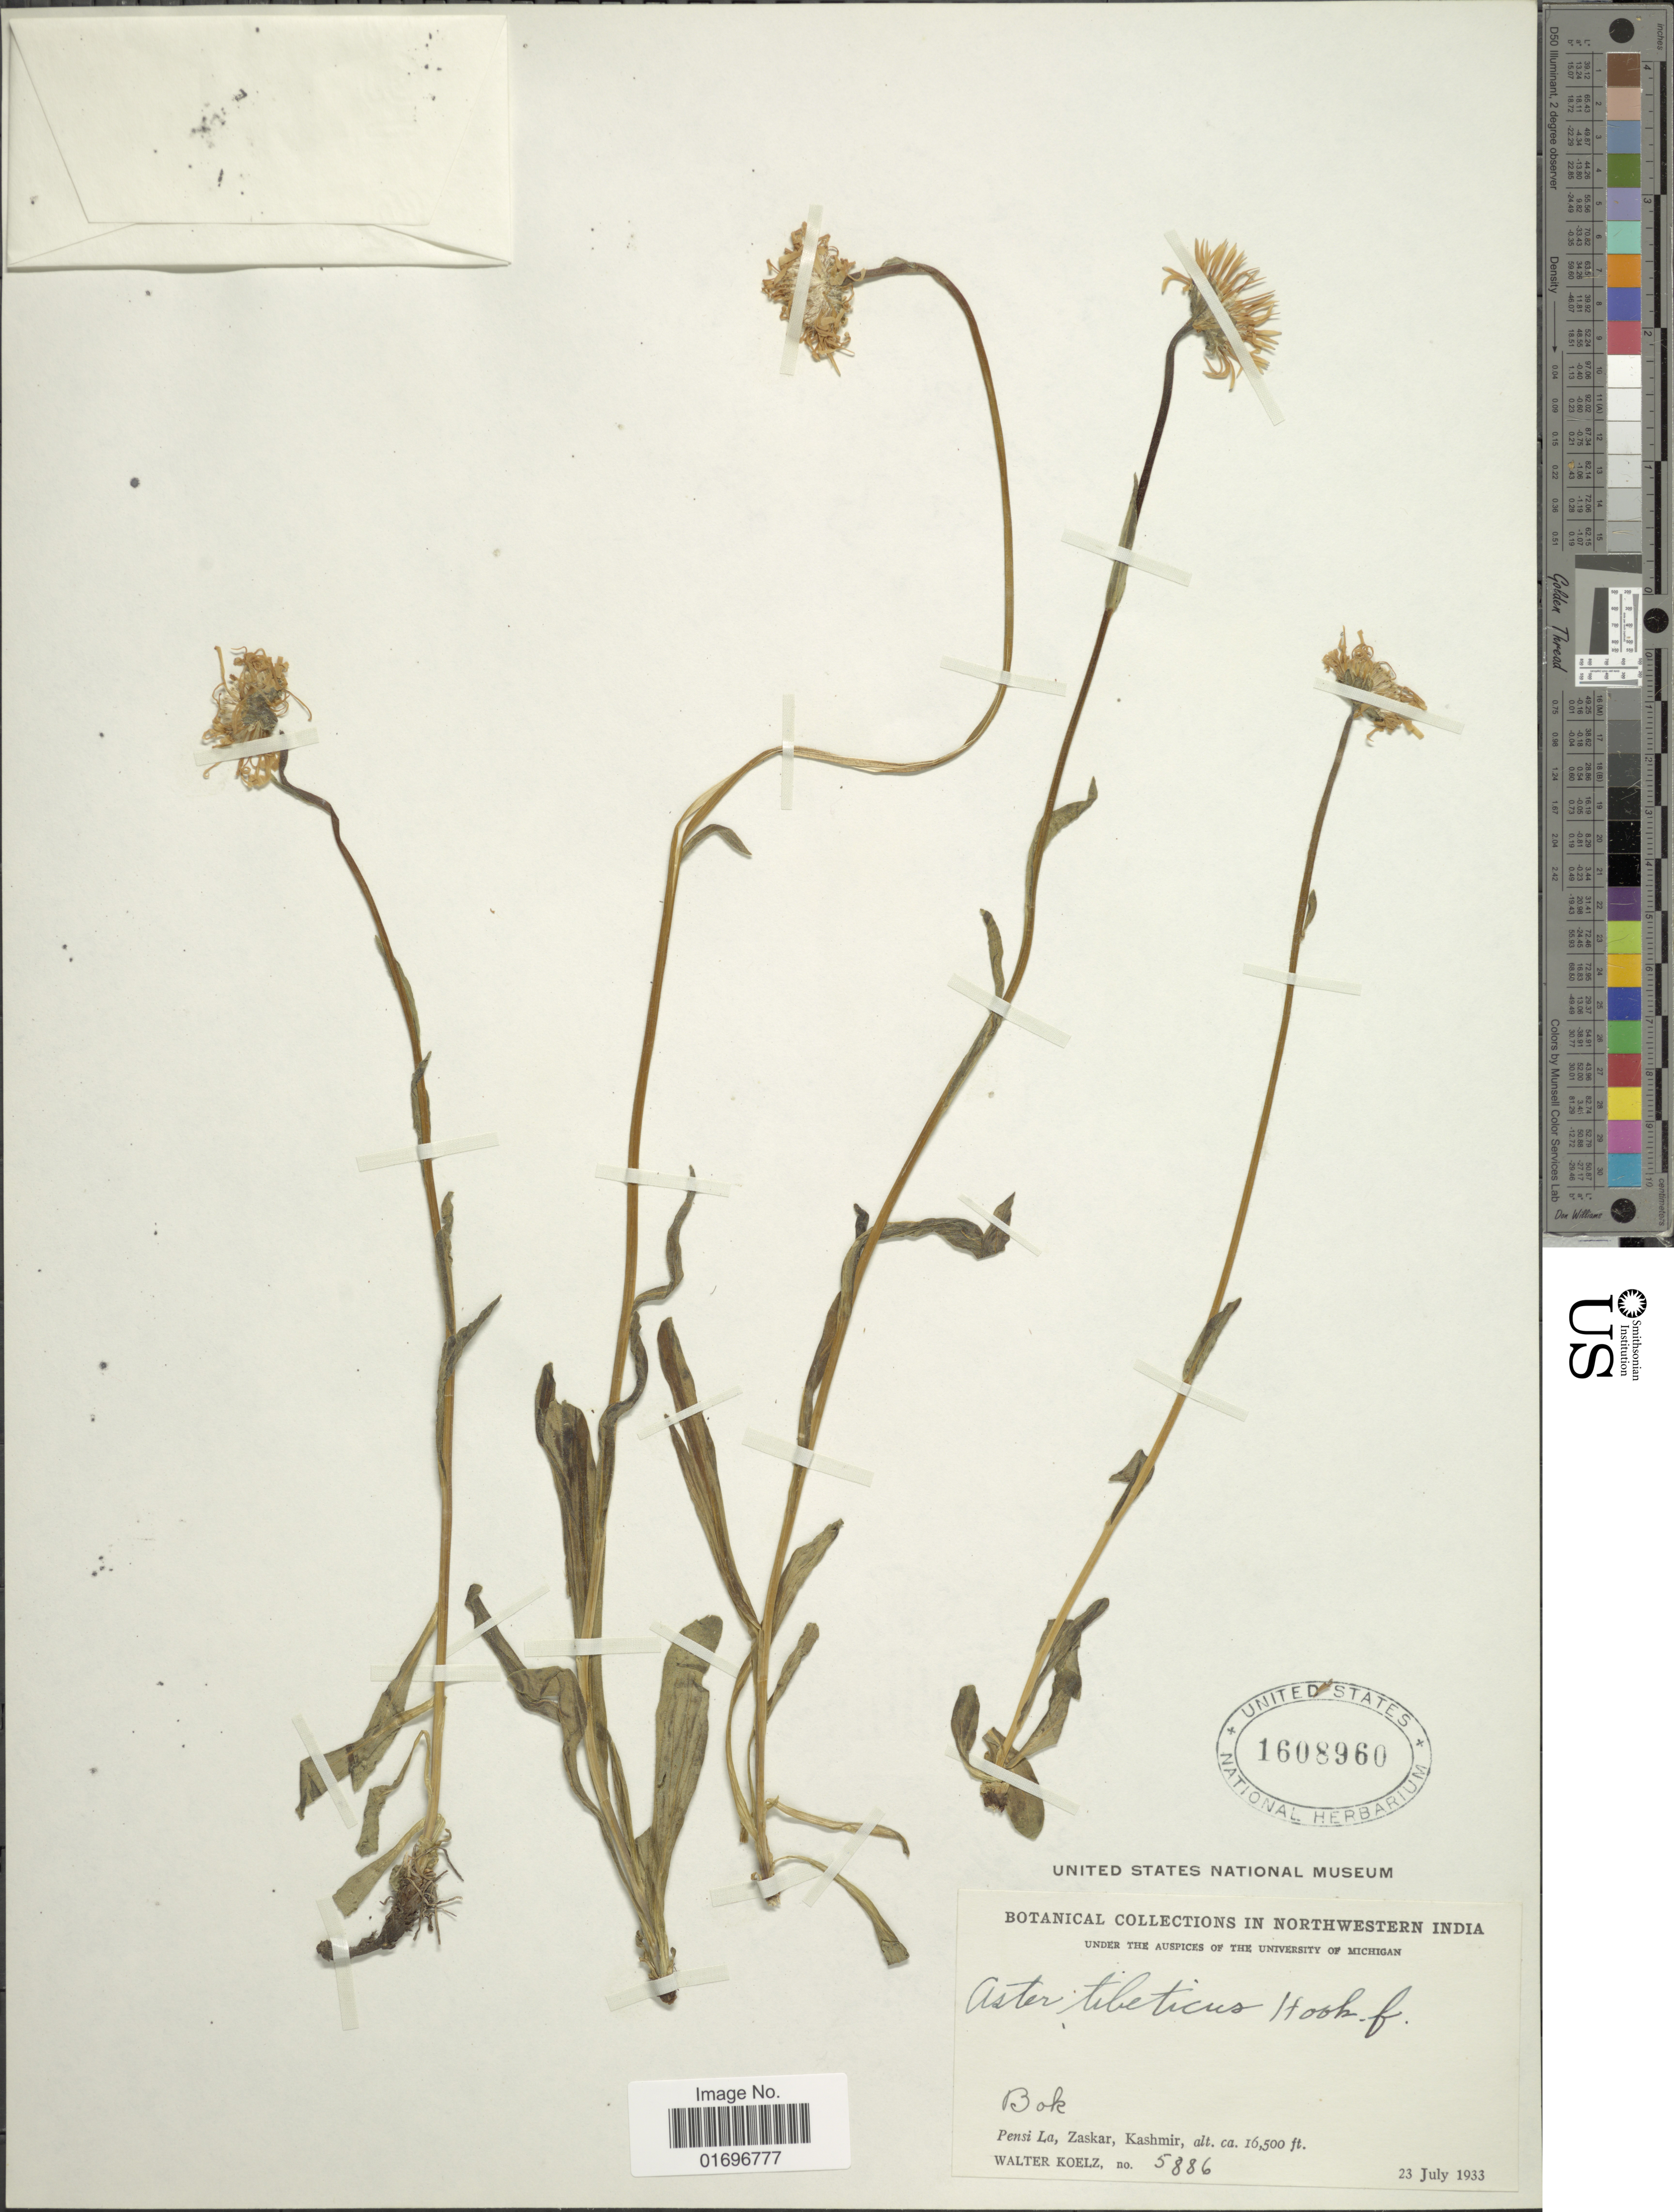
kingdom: Plantae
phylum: Tracheophyta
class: Magnoliopsida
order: Asterales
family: Asteraceae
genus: Aster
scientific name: Aster tibeticus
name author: Hook. f.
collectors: W. N. Koelz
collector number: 5886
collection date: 1933-07-23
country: India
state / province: Jammu and Kashmir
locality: Northwestern India. Bok. Pensi La, Zaskar, Kashmir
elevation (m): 5029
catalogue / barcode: US 1608960